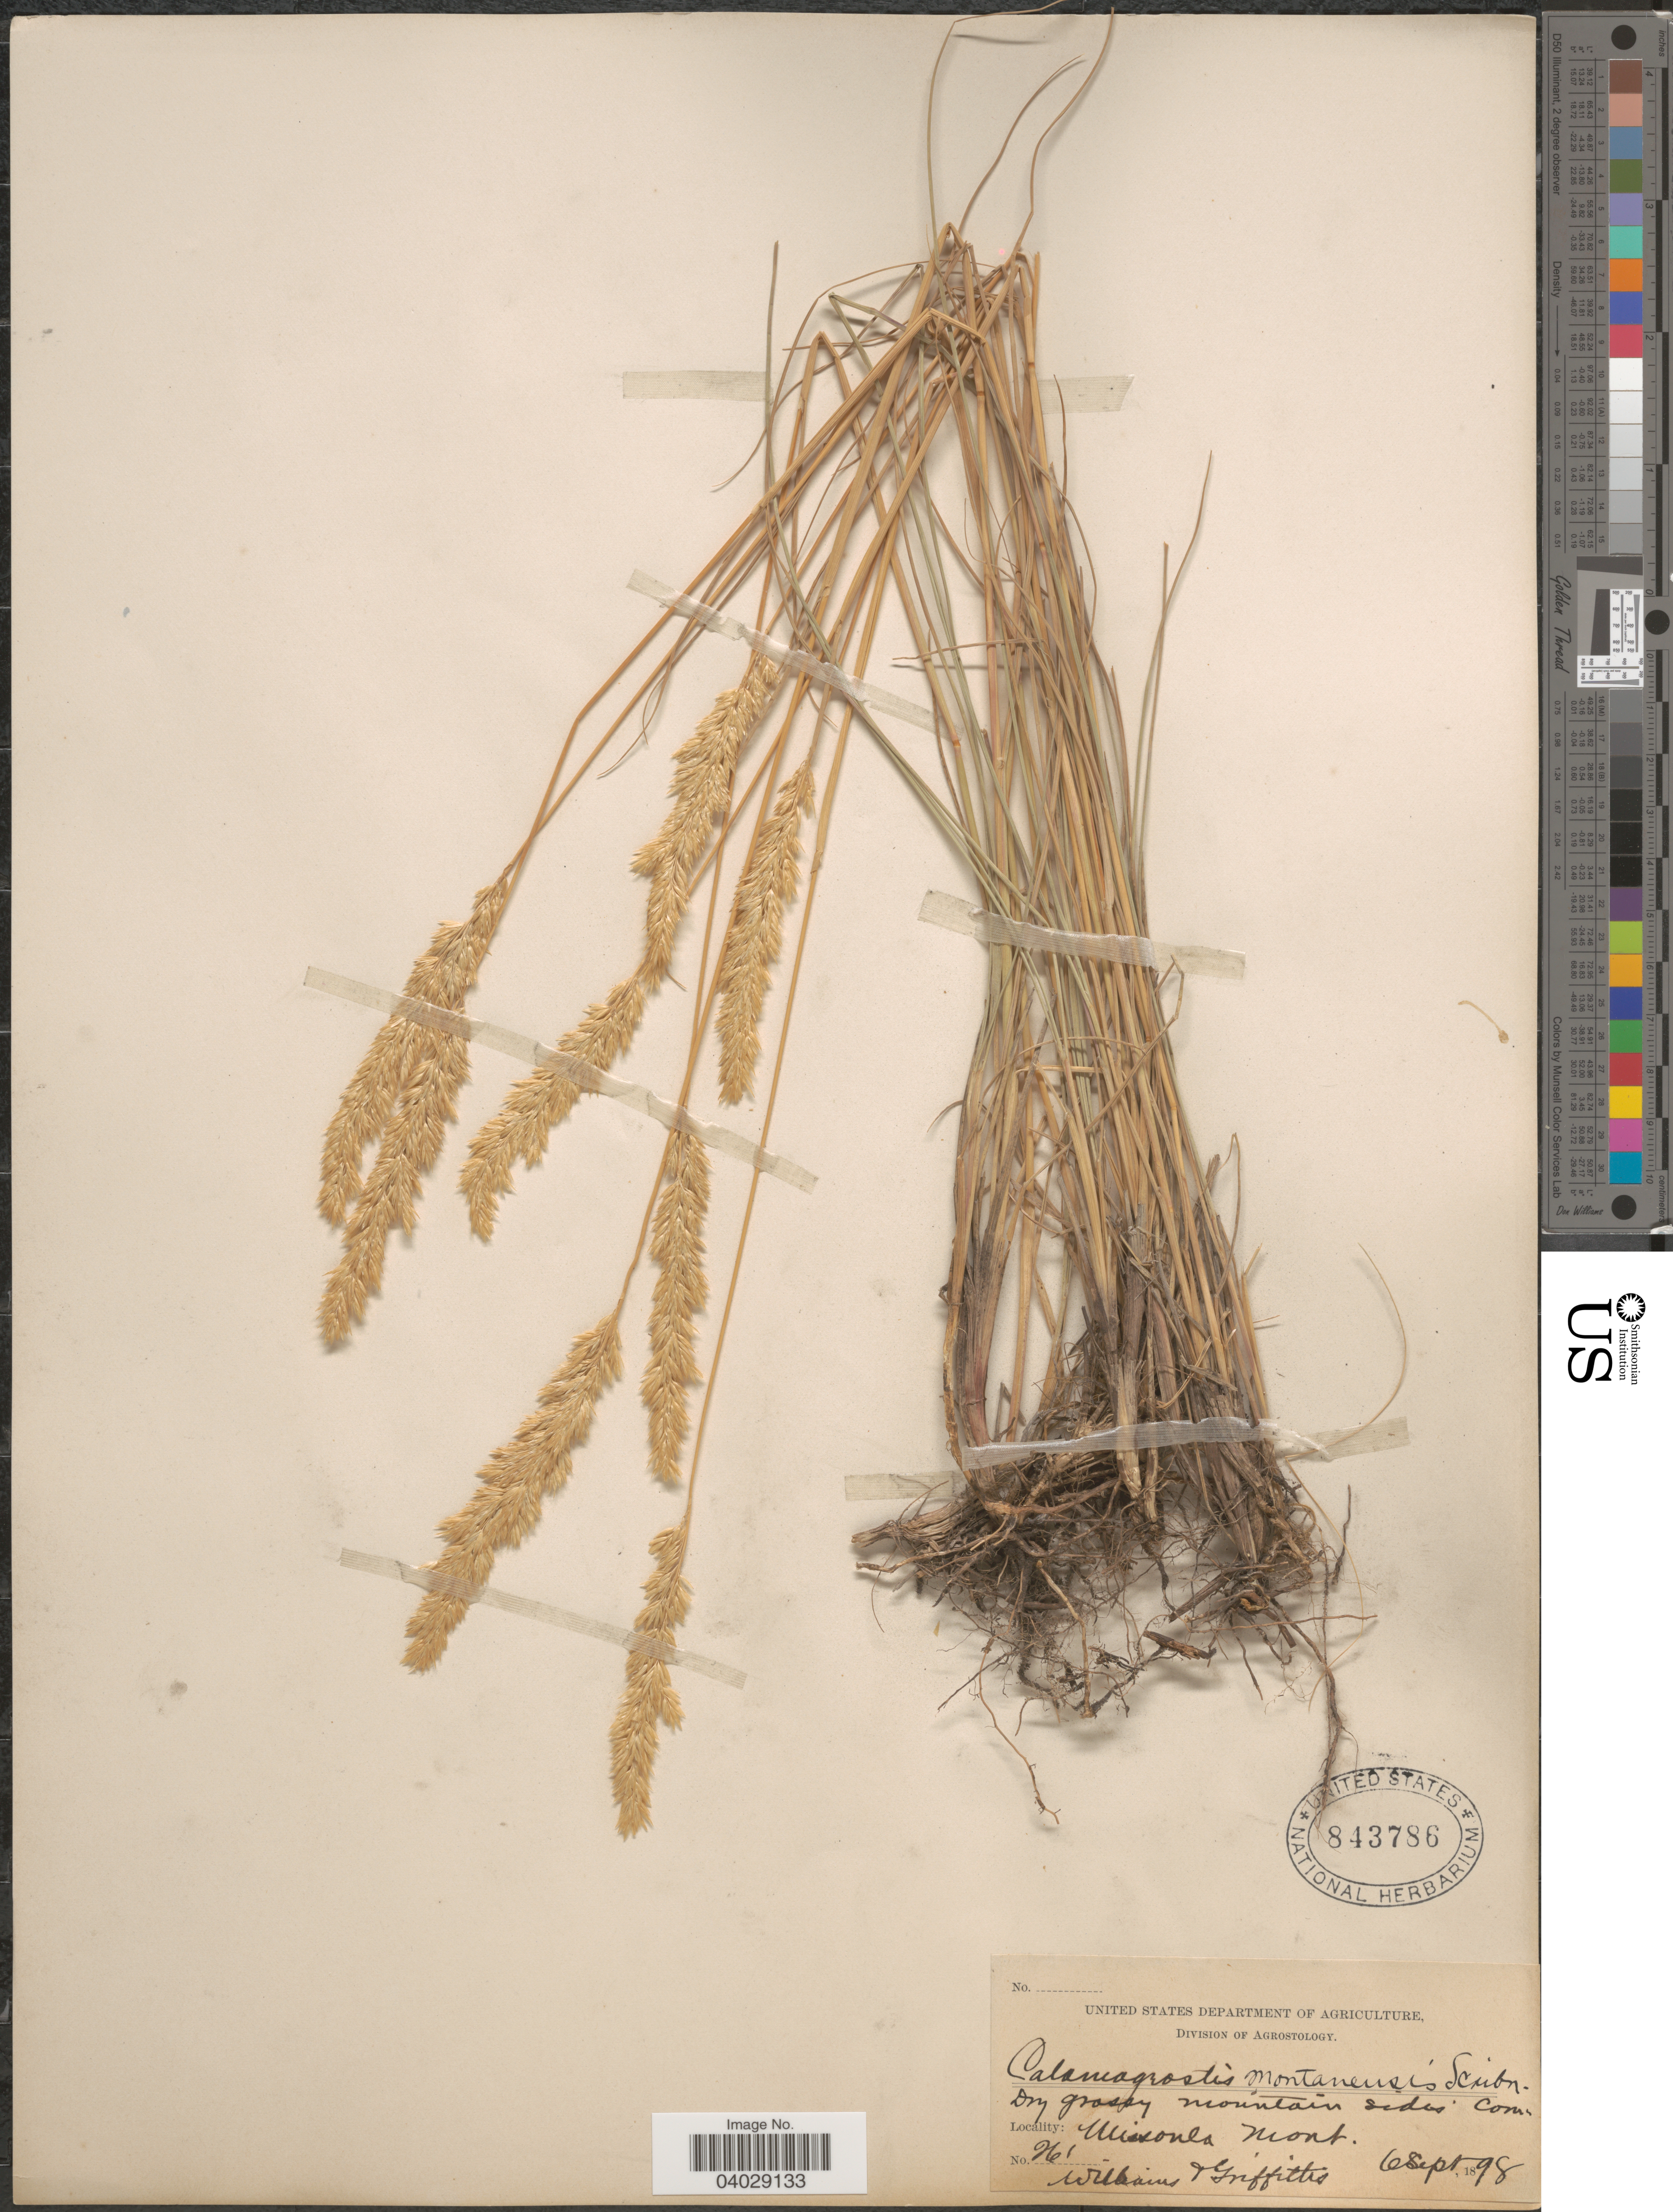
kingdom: Plantae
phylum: Tracheophyta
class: Liliopsida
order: Poales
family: Poaceae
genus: Calamagrostis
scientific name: Calamagrostis montanensis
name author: Scribn. ex Vasey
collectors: -- Williams & -- Griffiths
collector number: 261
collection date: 1898-09-06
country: United States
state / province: Montana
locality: Missoula.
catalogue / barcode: US 843786